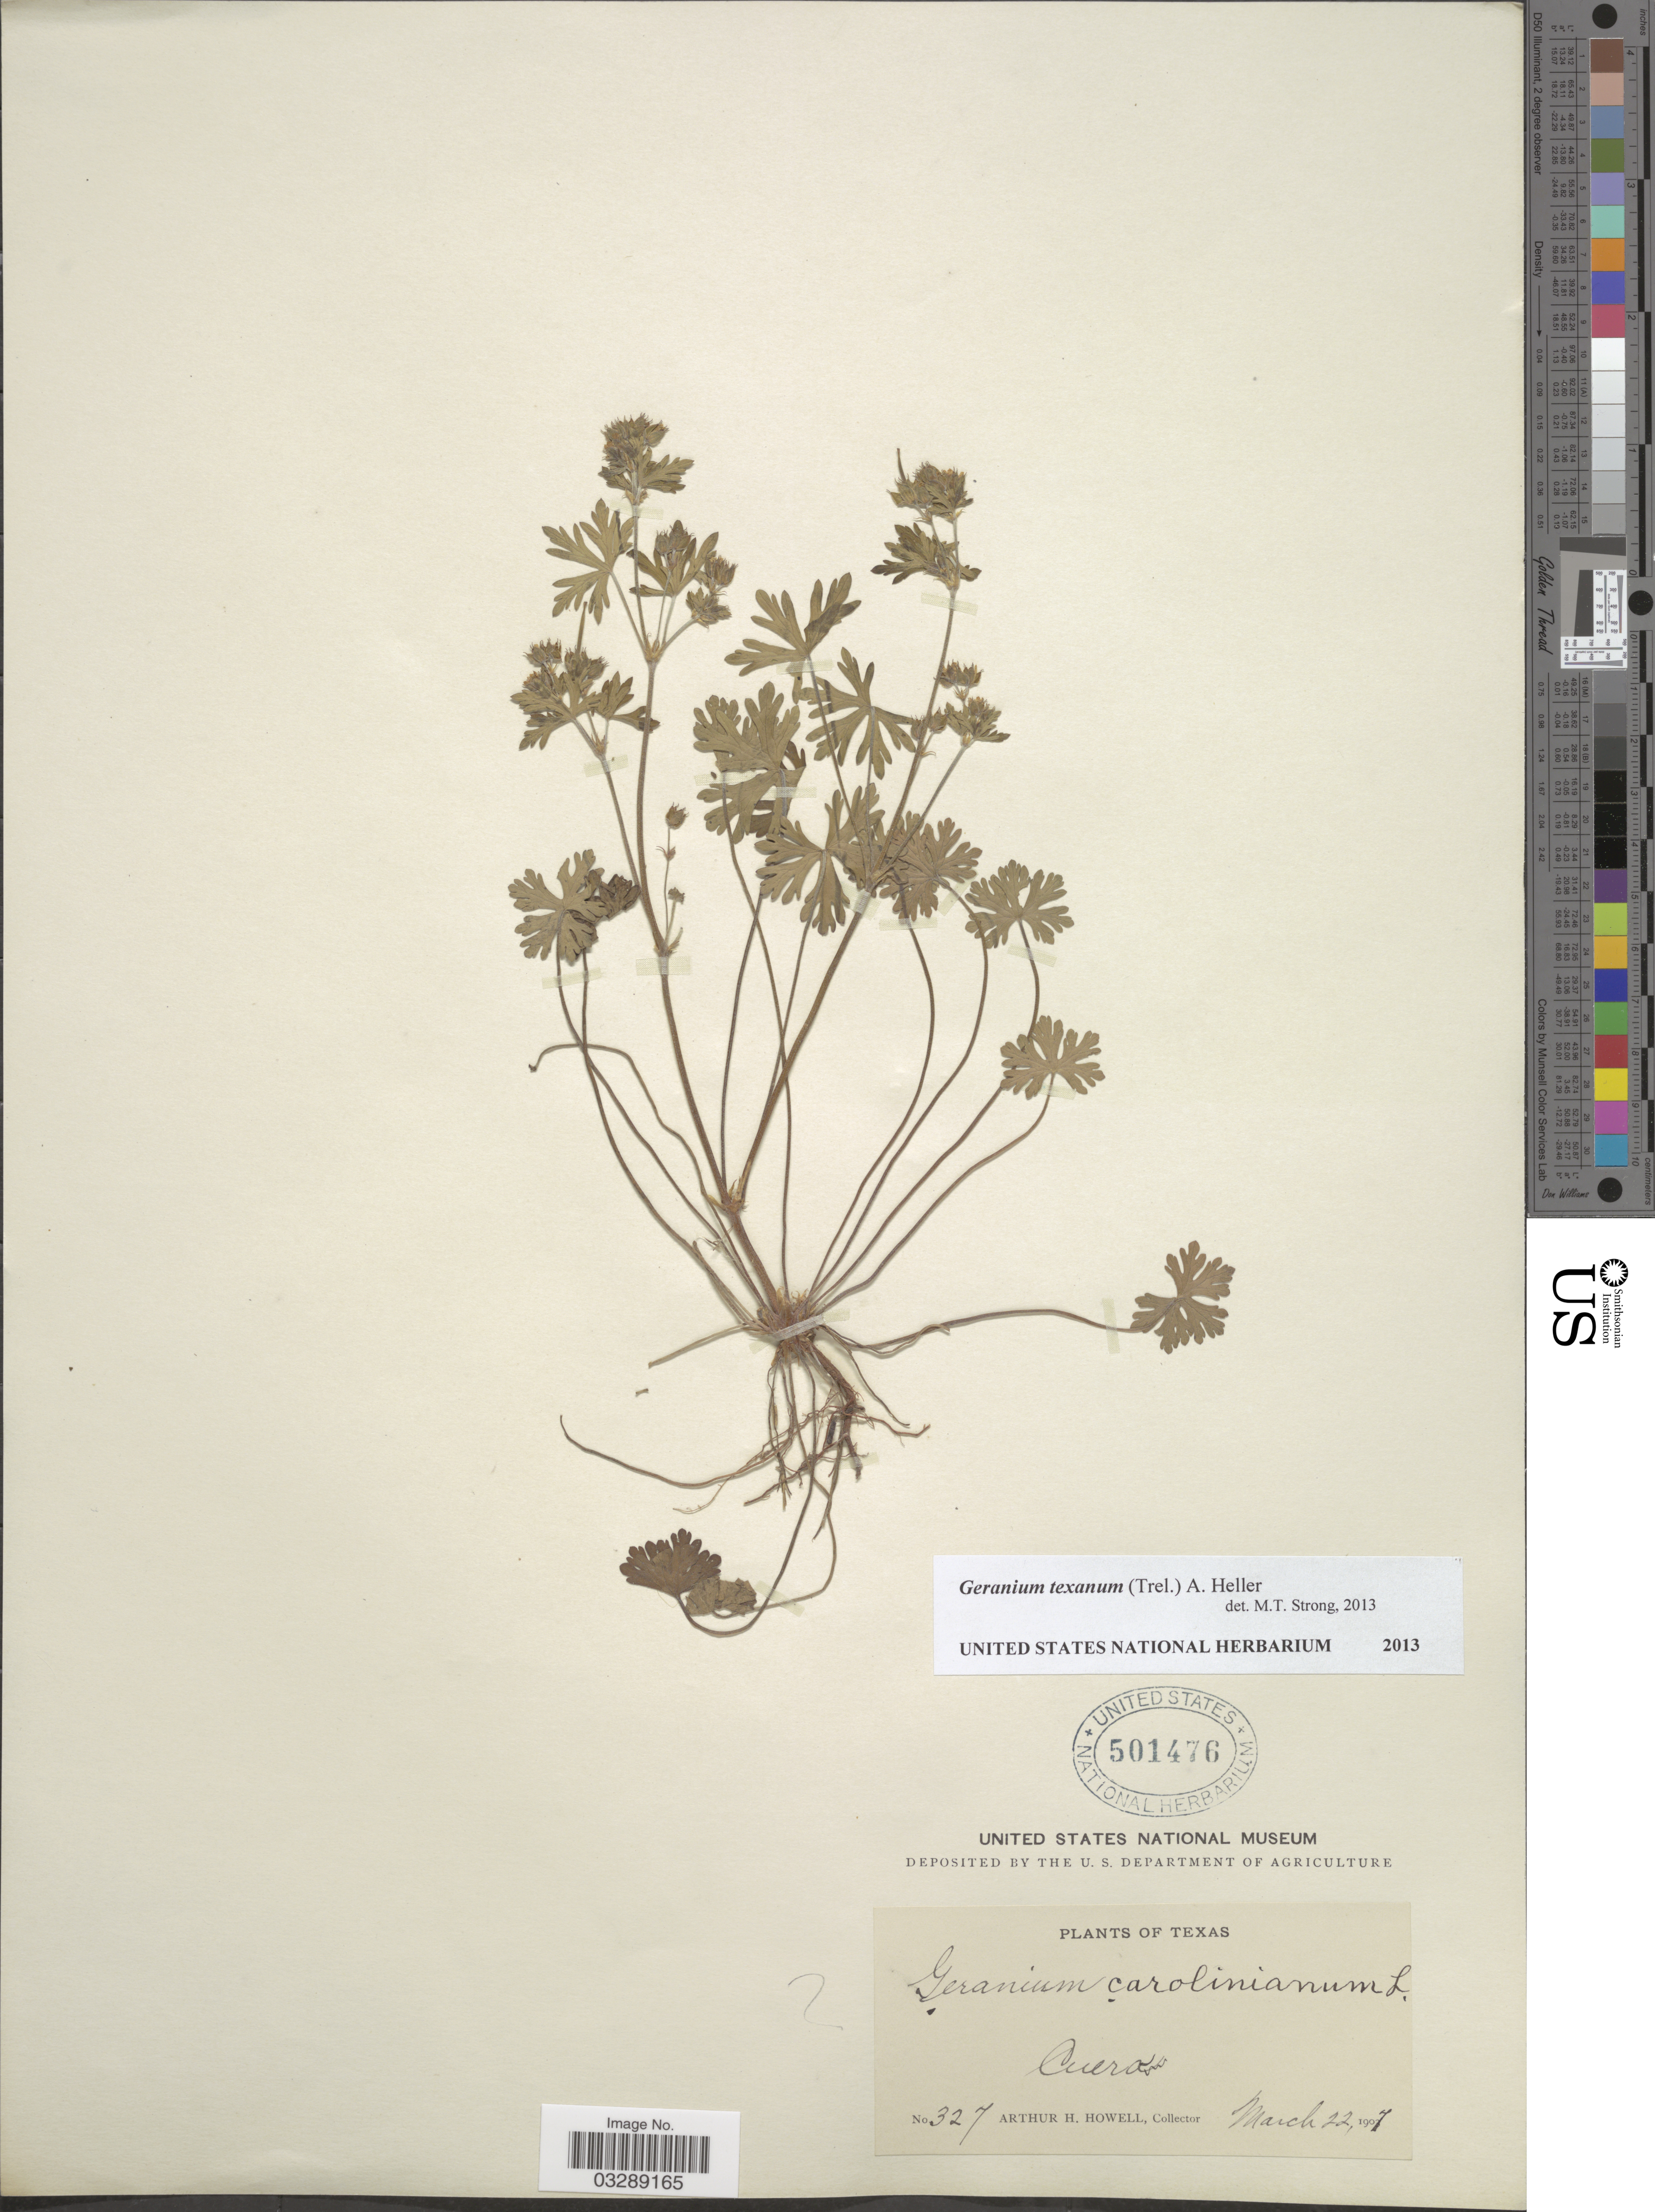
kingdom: Plantae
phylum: Tracheophyta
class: Magnoliopsida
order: Geraniales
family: Geraniaceae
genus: Geranium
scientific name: Geranium texanum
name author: (Trel.) A. Heller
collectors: A. H. Howell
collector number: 327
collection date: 1907-03-22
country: United States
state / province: Texas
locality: Cuero.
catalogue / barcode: US 501476